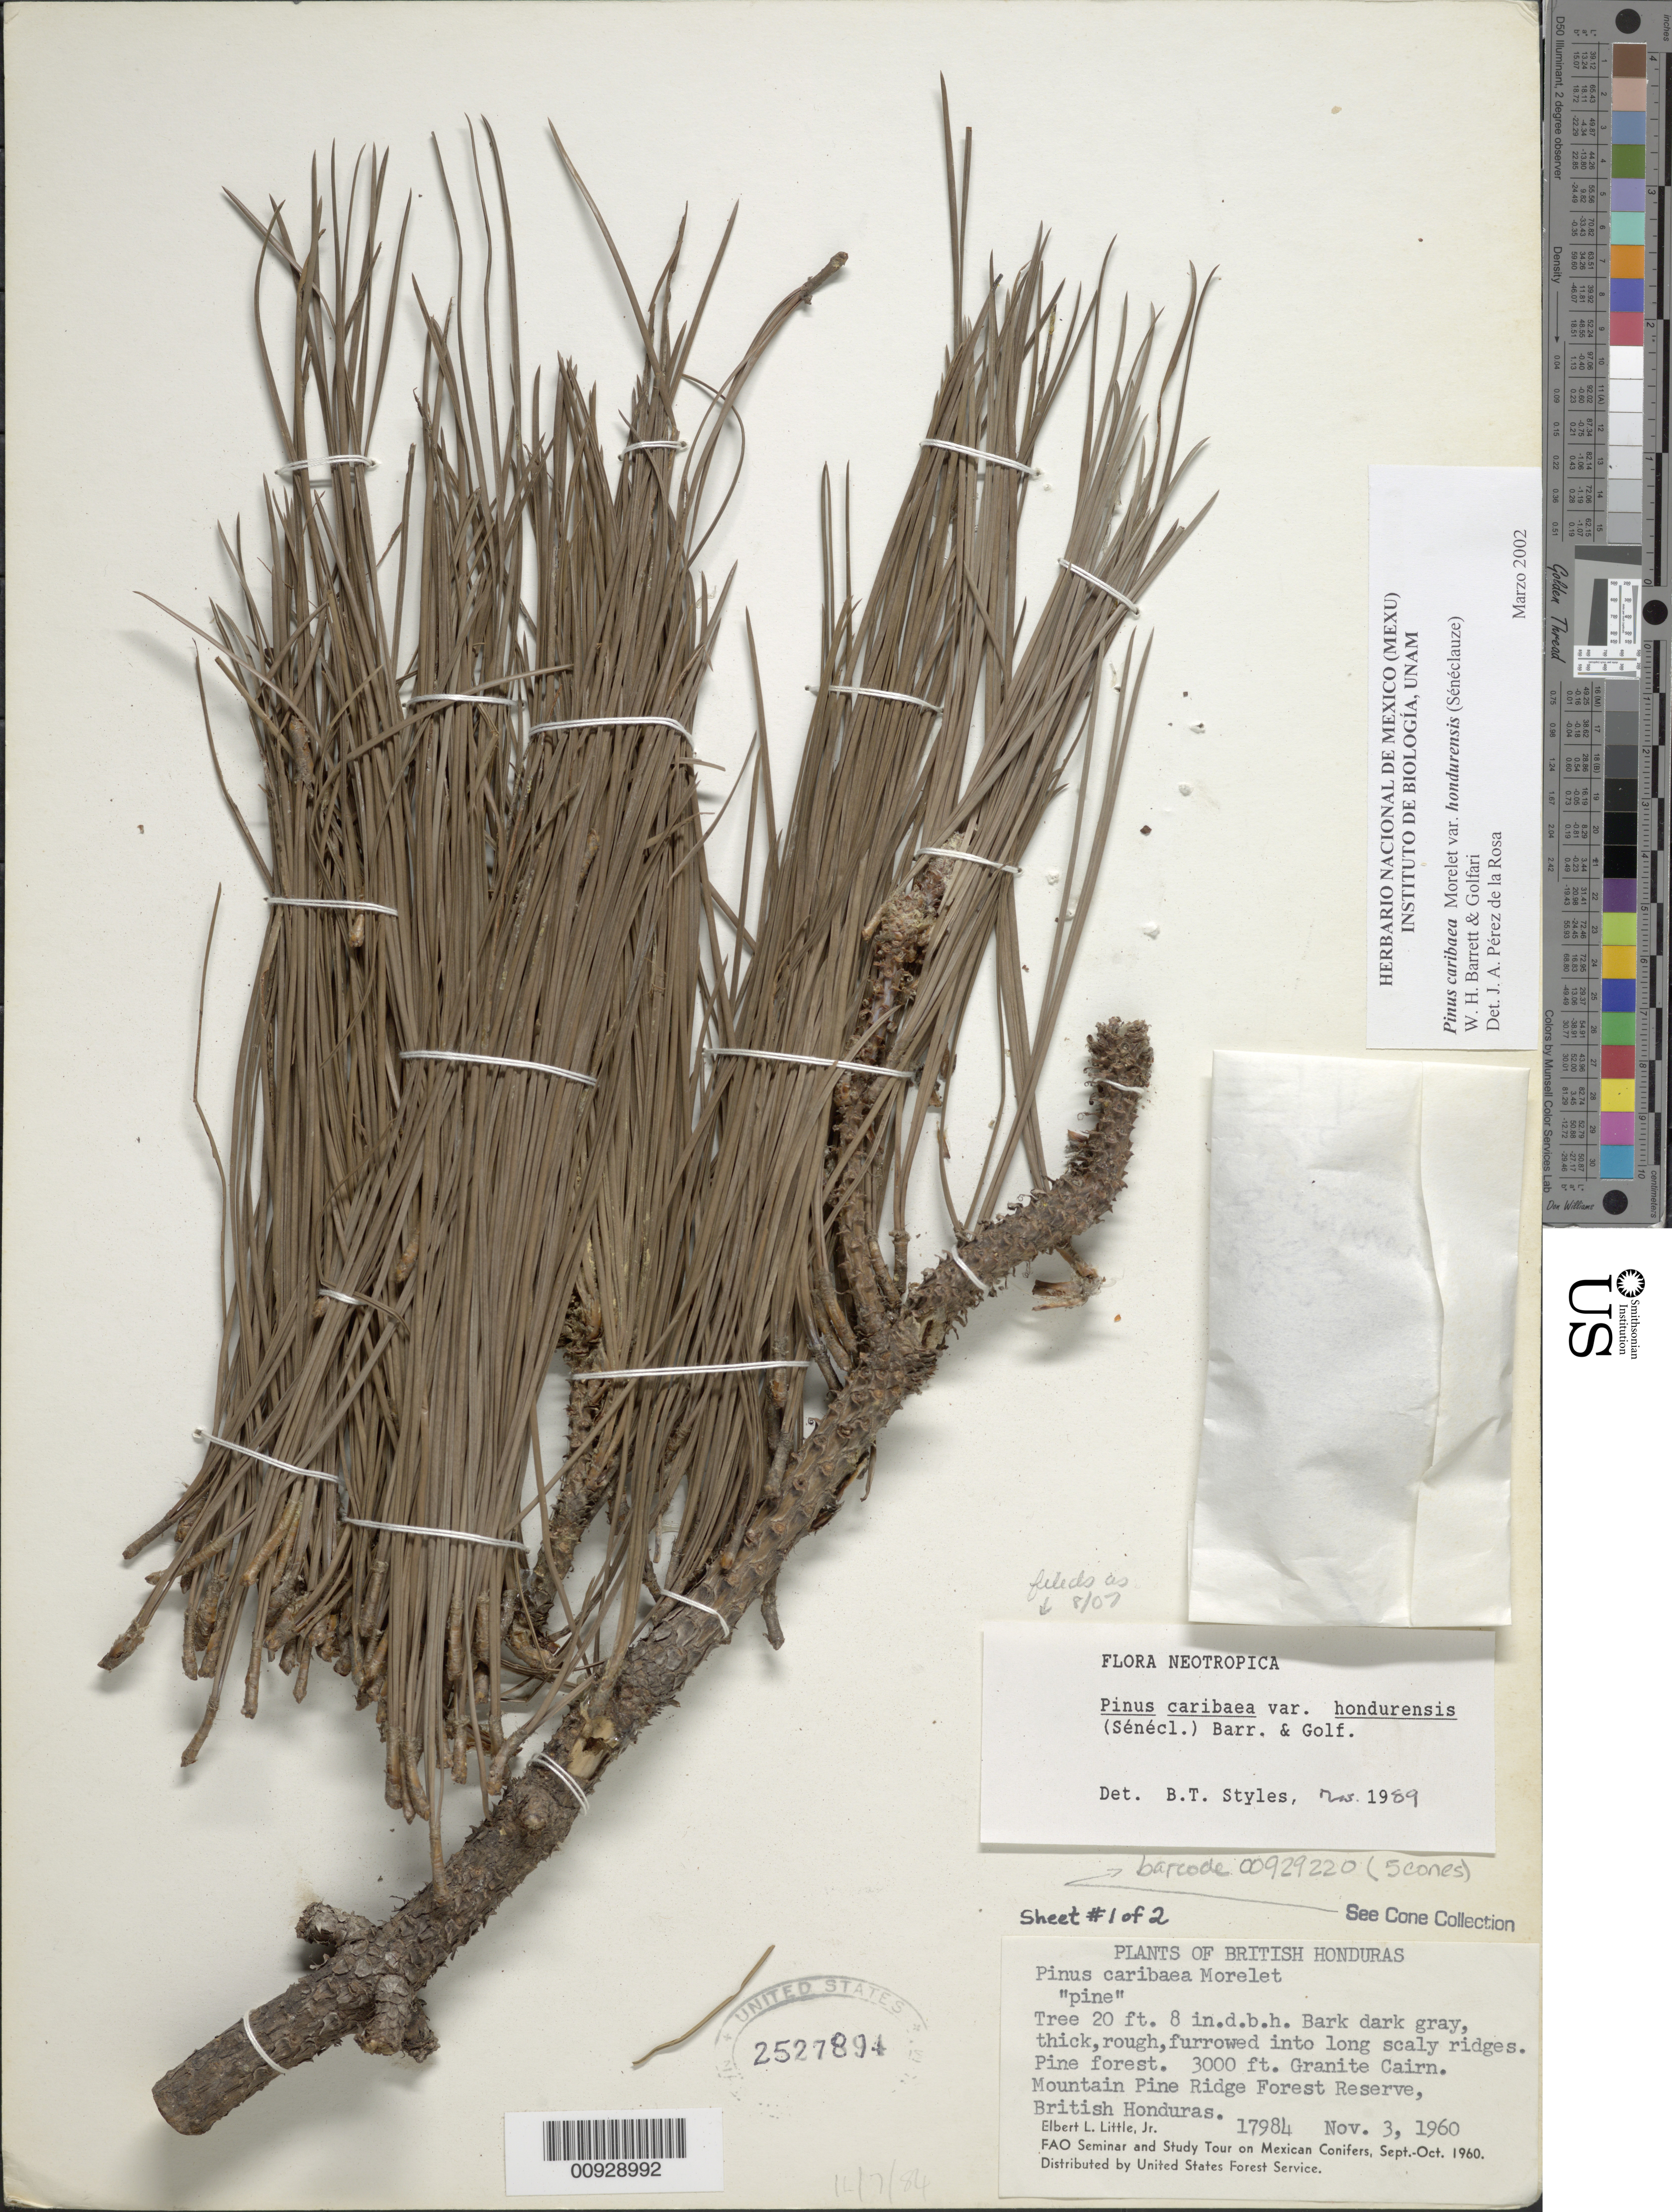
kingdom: Plantae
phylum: Tracheophyta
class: Pinopsida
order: Pinales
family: Pinaceae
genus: Pinus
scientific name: Pinus caribaea var. hondurensis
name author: (Sénécl.) W.H.G. Barrett & Golfari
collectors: E. L. Little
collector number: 17984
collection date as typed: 03 Nov 1960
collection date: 1960-11-03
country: Belize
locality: Granite Cairn. Mountain Pine Ridge Forest Reserve, British Honduras.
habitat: Pine forest.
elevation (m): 914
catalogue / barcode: US 2527894